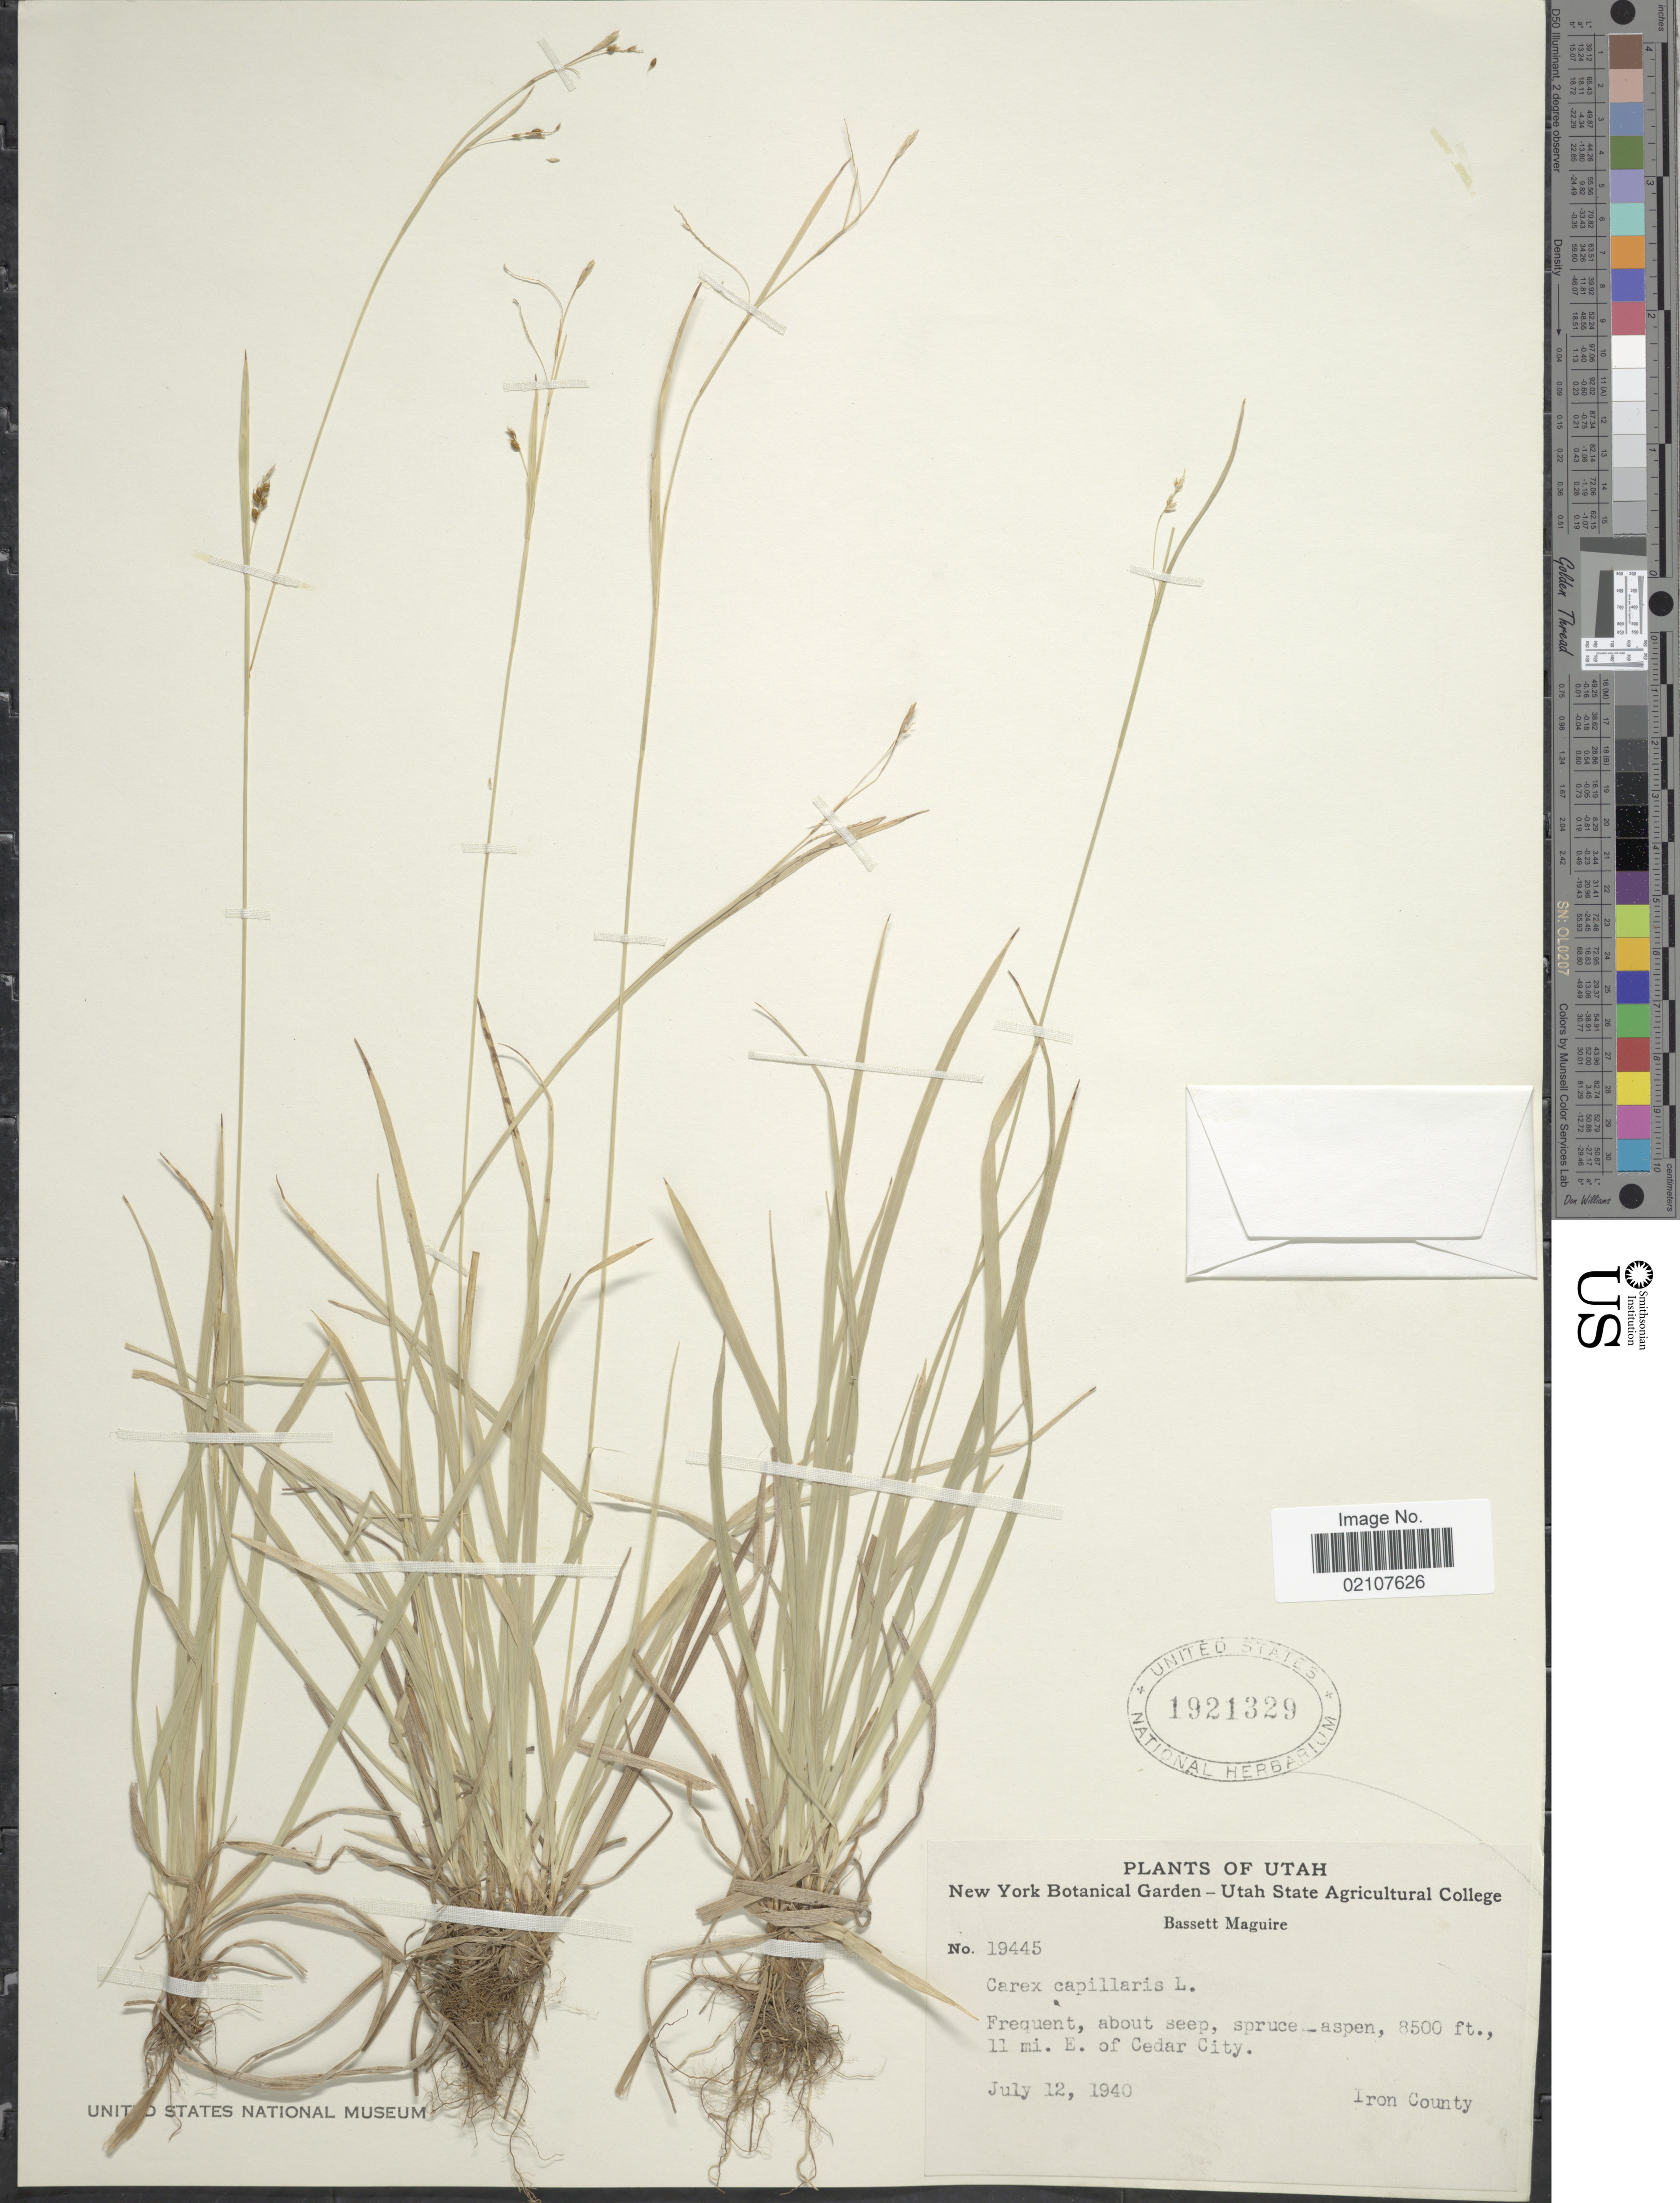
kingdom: Plantae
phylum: Tracheophyta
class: Liliopsida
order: Poales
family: Cyperaceae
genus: Carex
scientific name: Carex capillaris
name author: L.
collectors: B. Maguire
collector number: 19445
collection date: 1940-07-12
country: United States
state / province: Utah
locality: Utah, 11 mi. E of Cedar City, Iron County.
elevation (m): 2591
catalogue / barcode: US 1921329